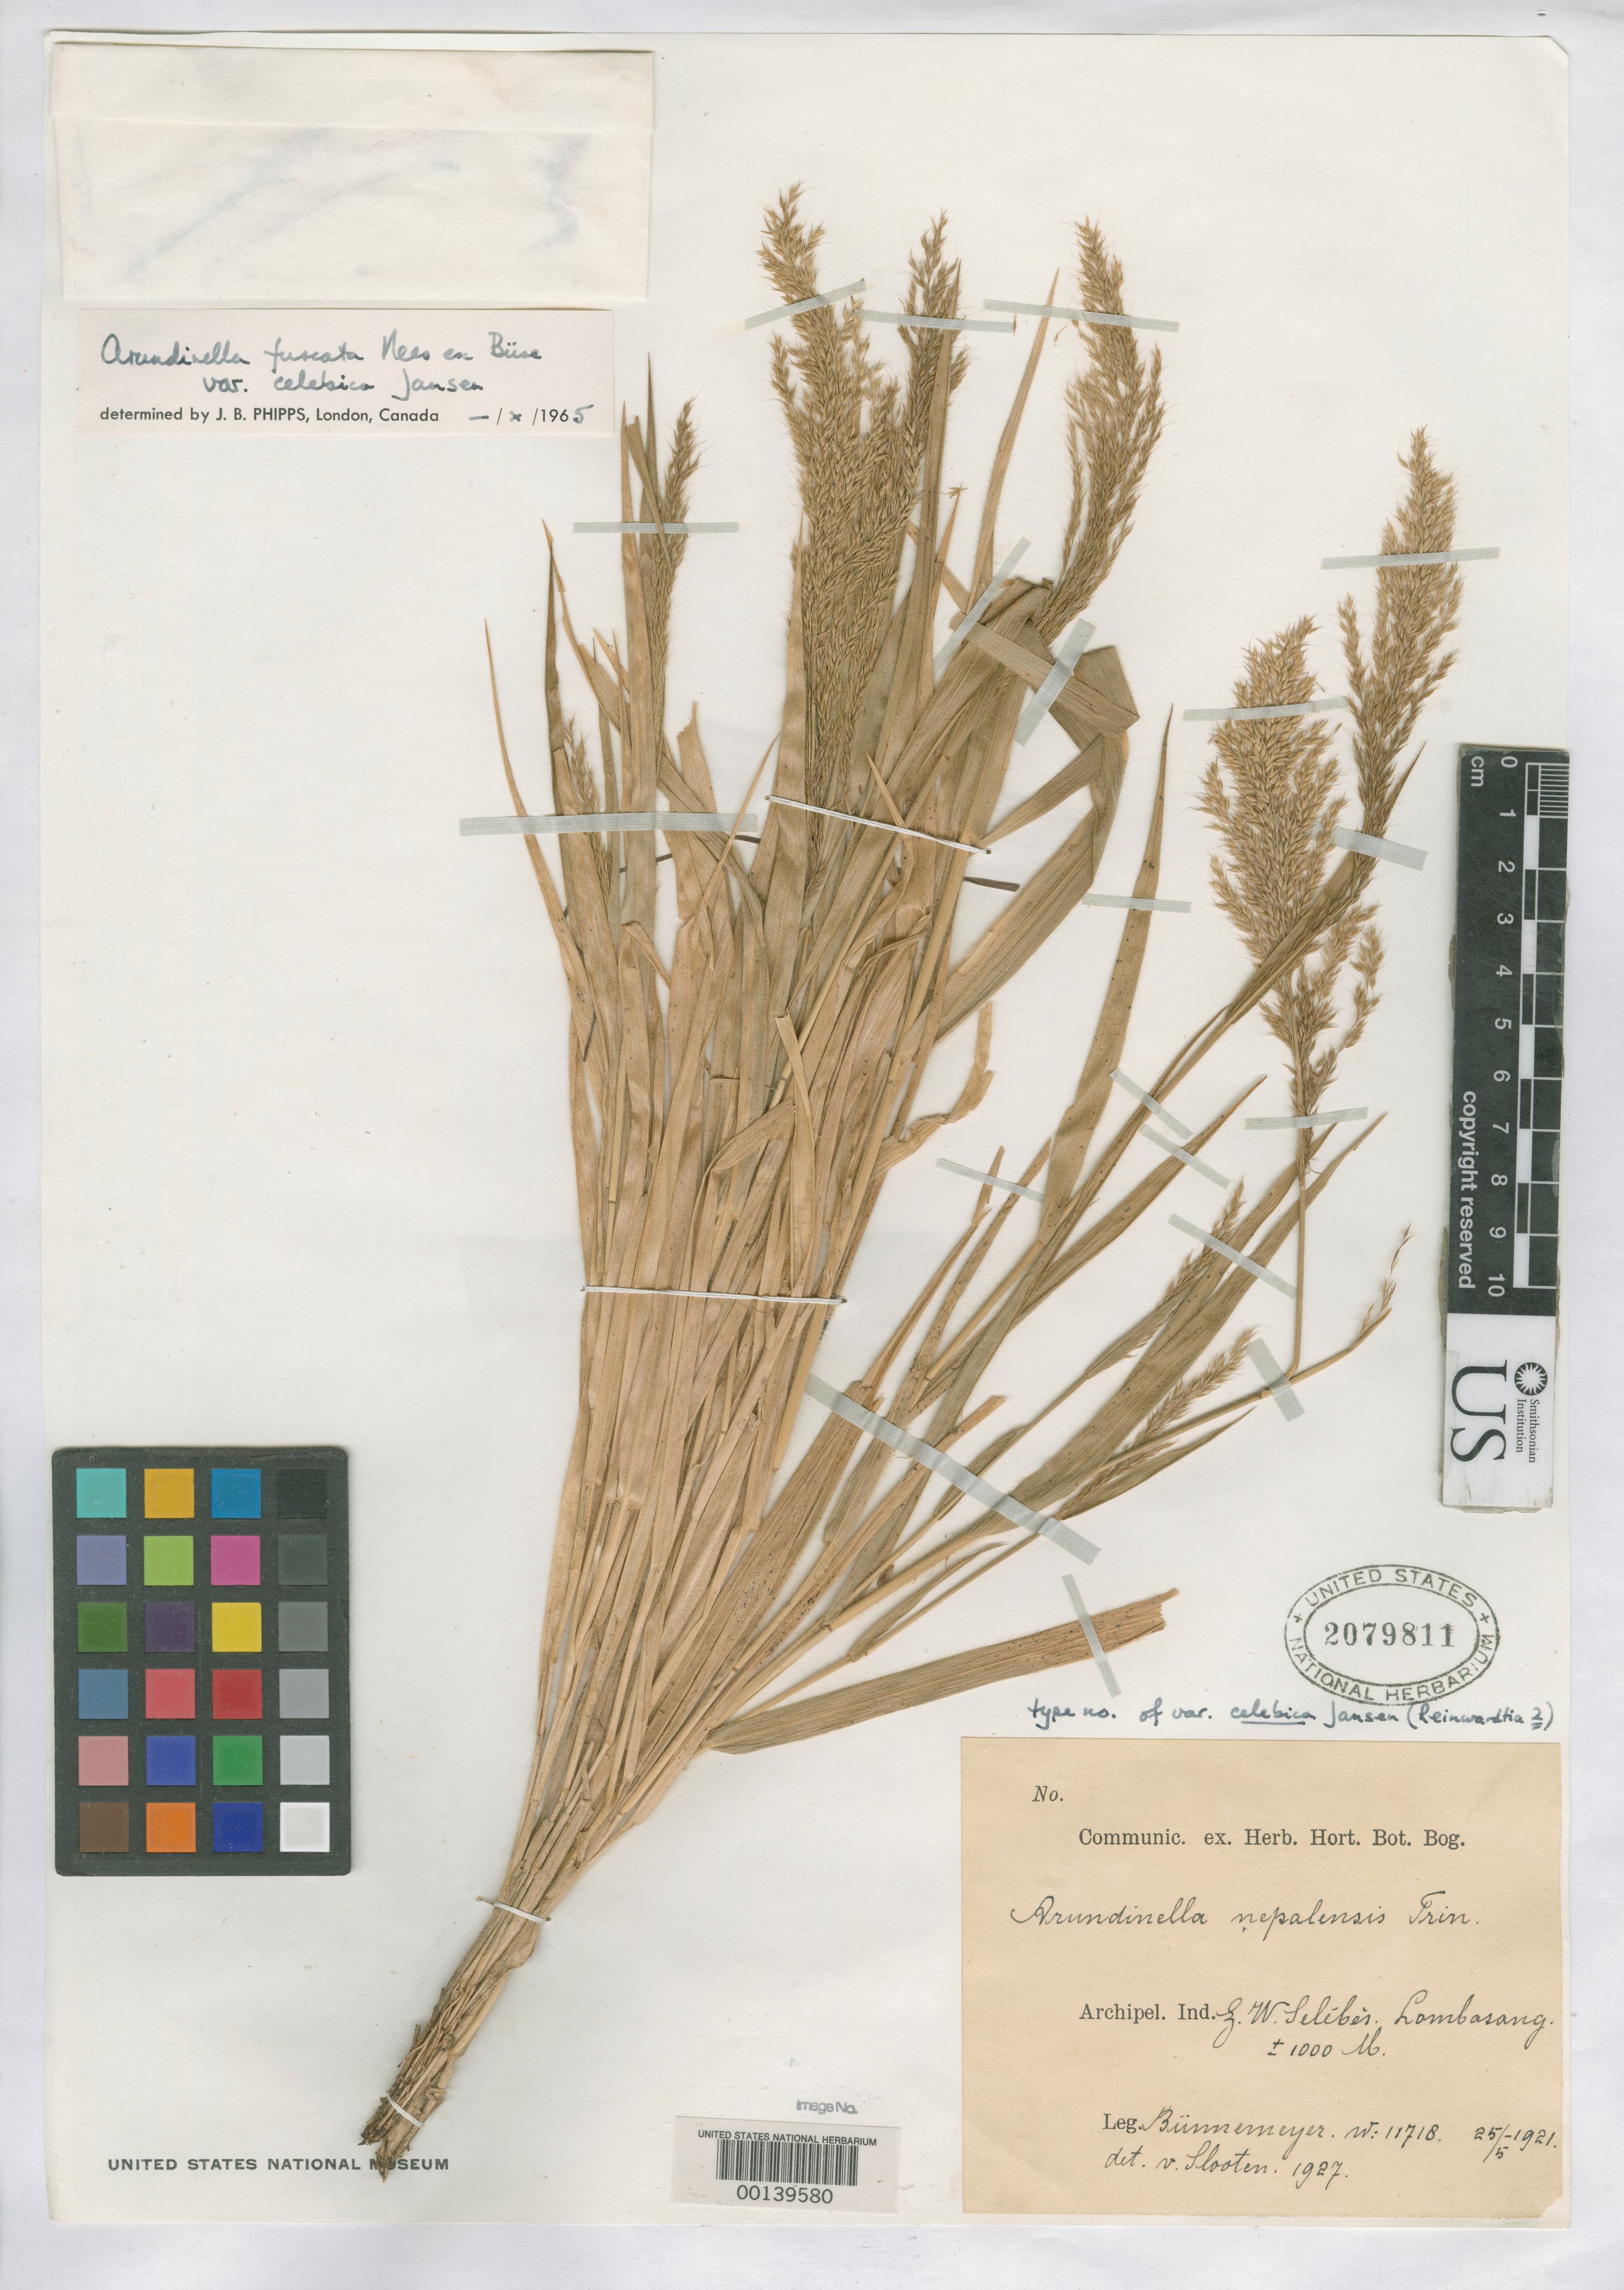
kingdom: Plantae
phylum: Tracheophyta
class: Liliopsida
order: Poales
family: Poaceae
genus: Arundinella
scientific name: Arundinella fuscata var. celebica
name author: Jansen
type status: Isotype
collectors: -. Bunnemeijer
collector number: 11718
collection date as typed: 25 May 1921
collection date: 1921-05-25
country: Malaysia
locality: SW Celebes. [Sulawesi (Celebes) is in Indonesia not Malaysia]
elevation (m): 1000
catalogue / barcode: US 2079811